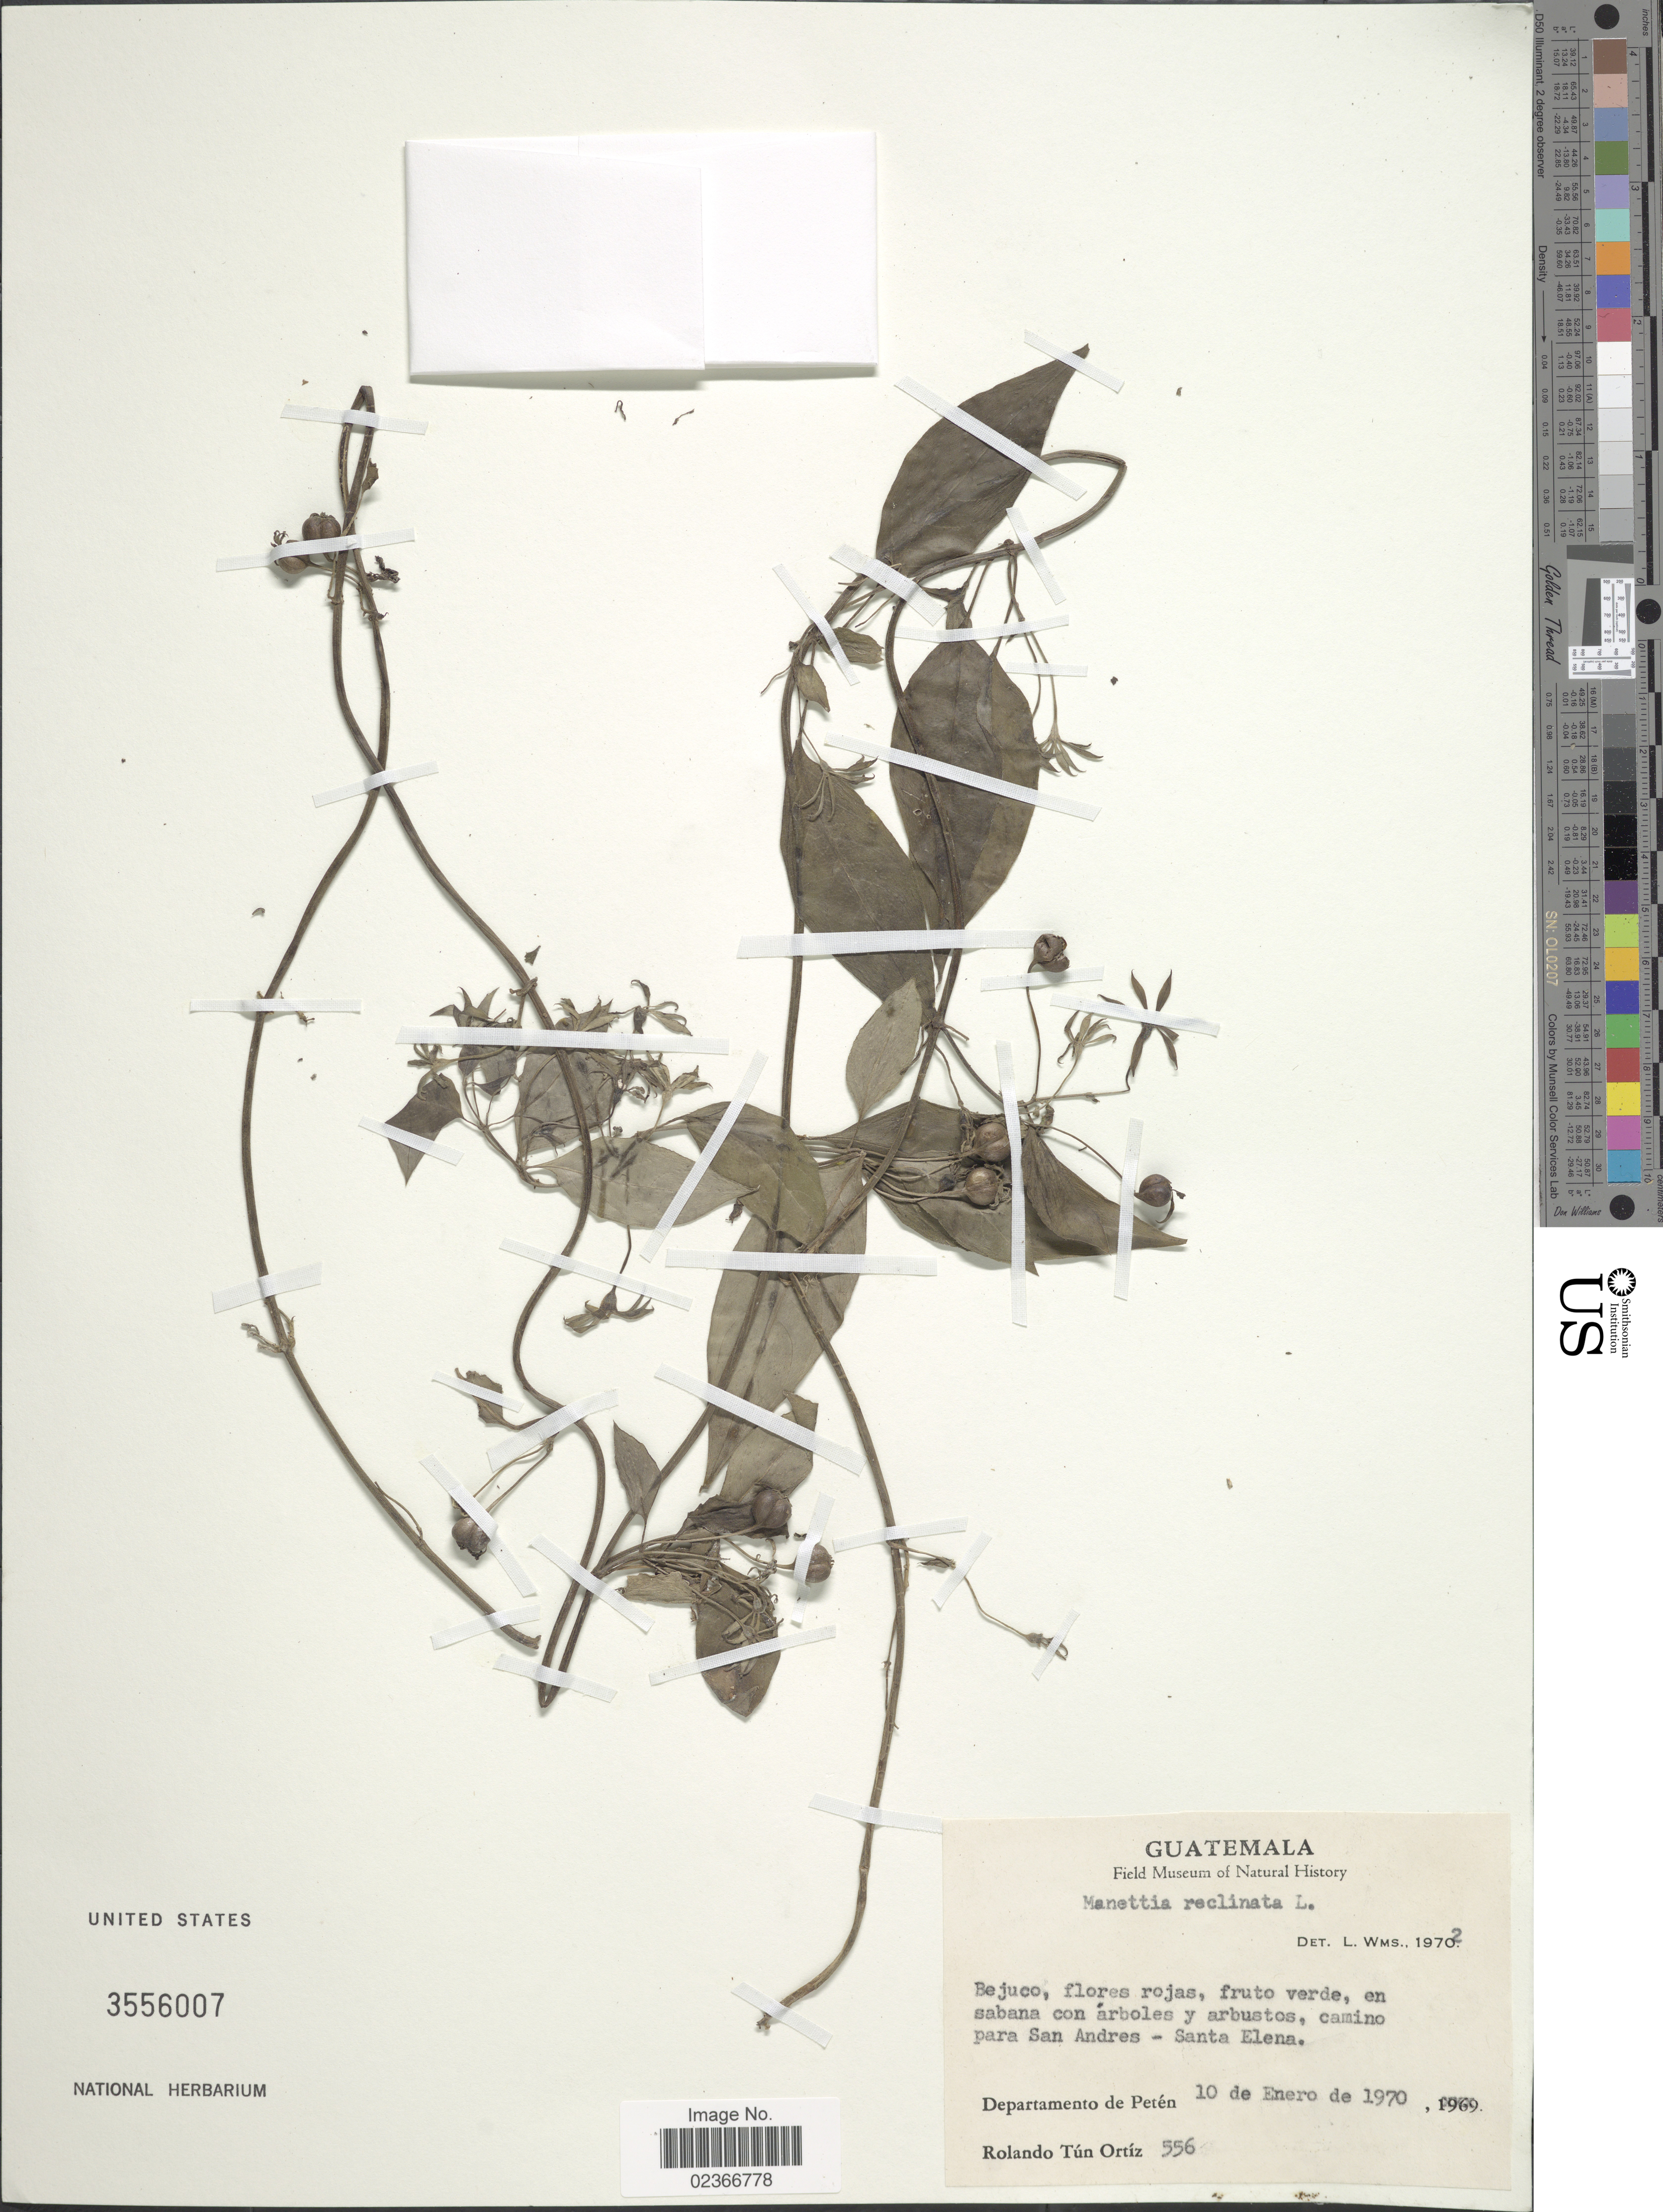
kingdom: Plantae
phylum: Tracheophyta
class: Magnoliopsida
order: Gentianales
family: Rubiaceae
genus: Manettia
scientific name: Manettia reclinata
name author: L.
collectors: R. Tún Ortíz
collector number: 556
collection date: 1970-01-10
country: Guatemala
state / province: El Petén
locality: Camino para San Andres - Santa Elena. Departamento de Peten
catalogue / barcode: US 3556007